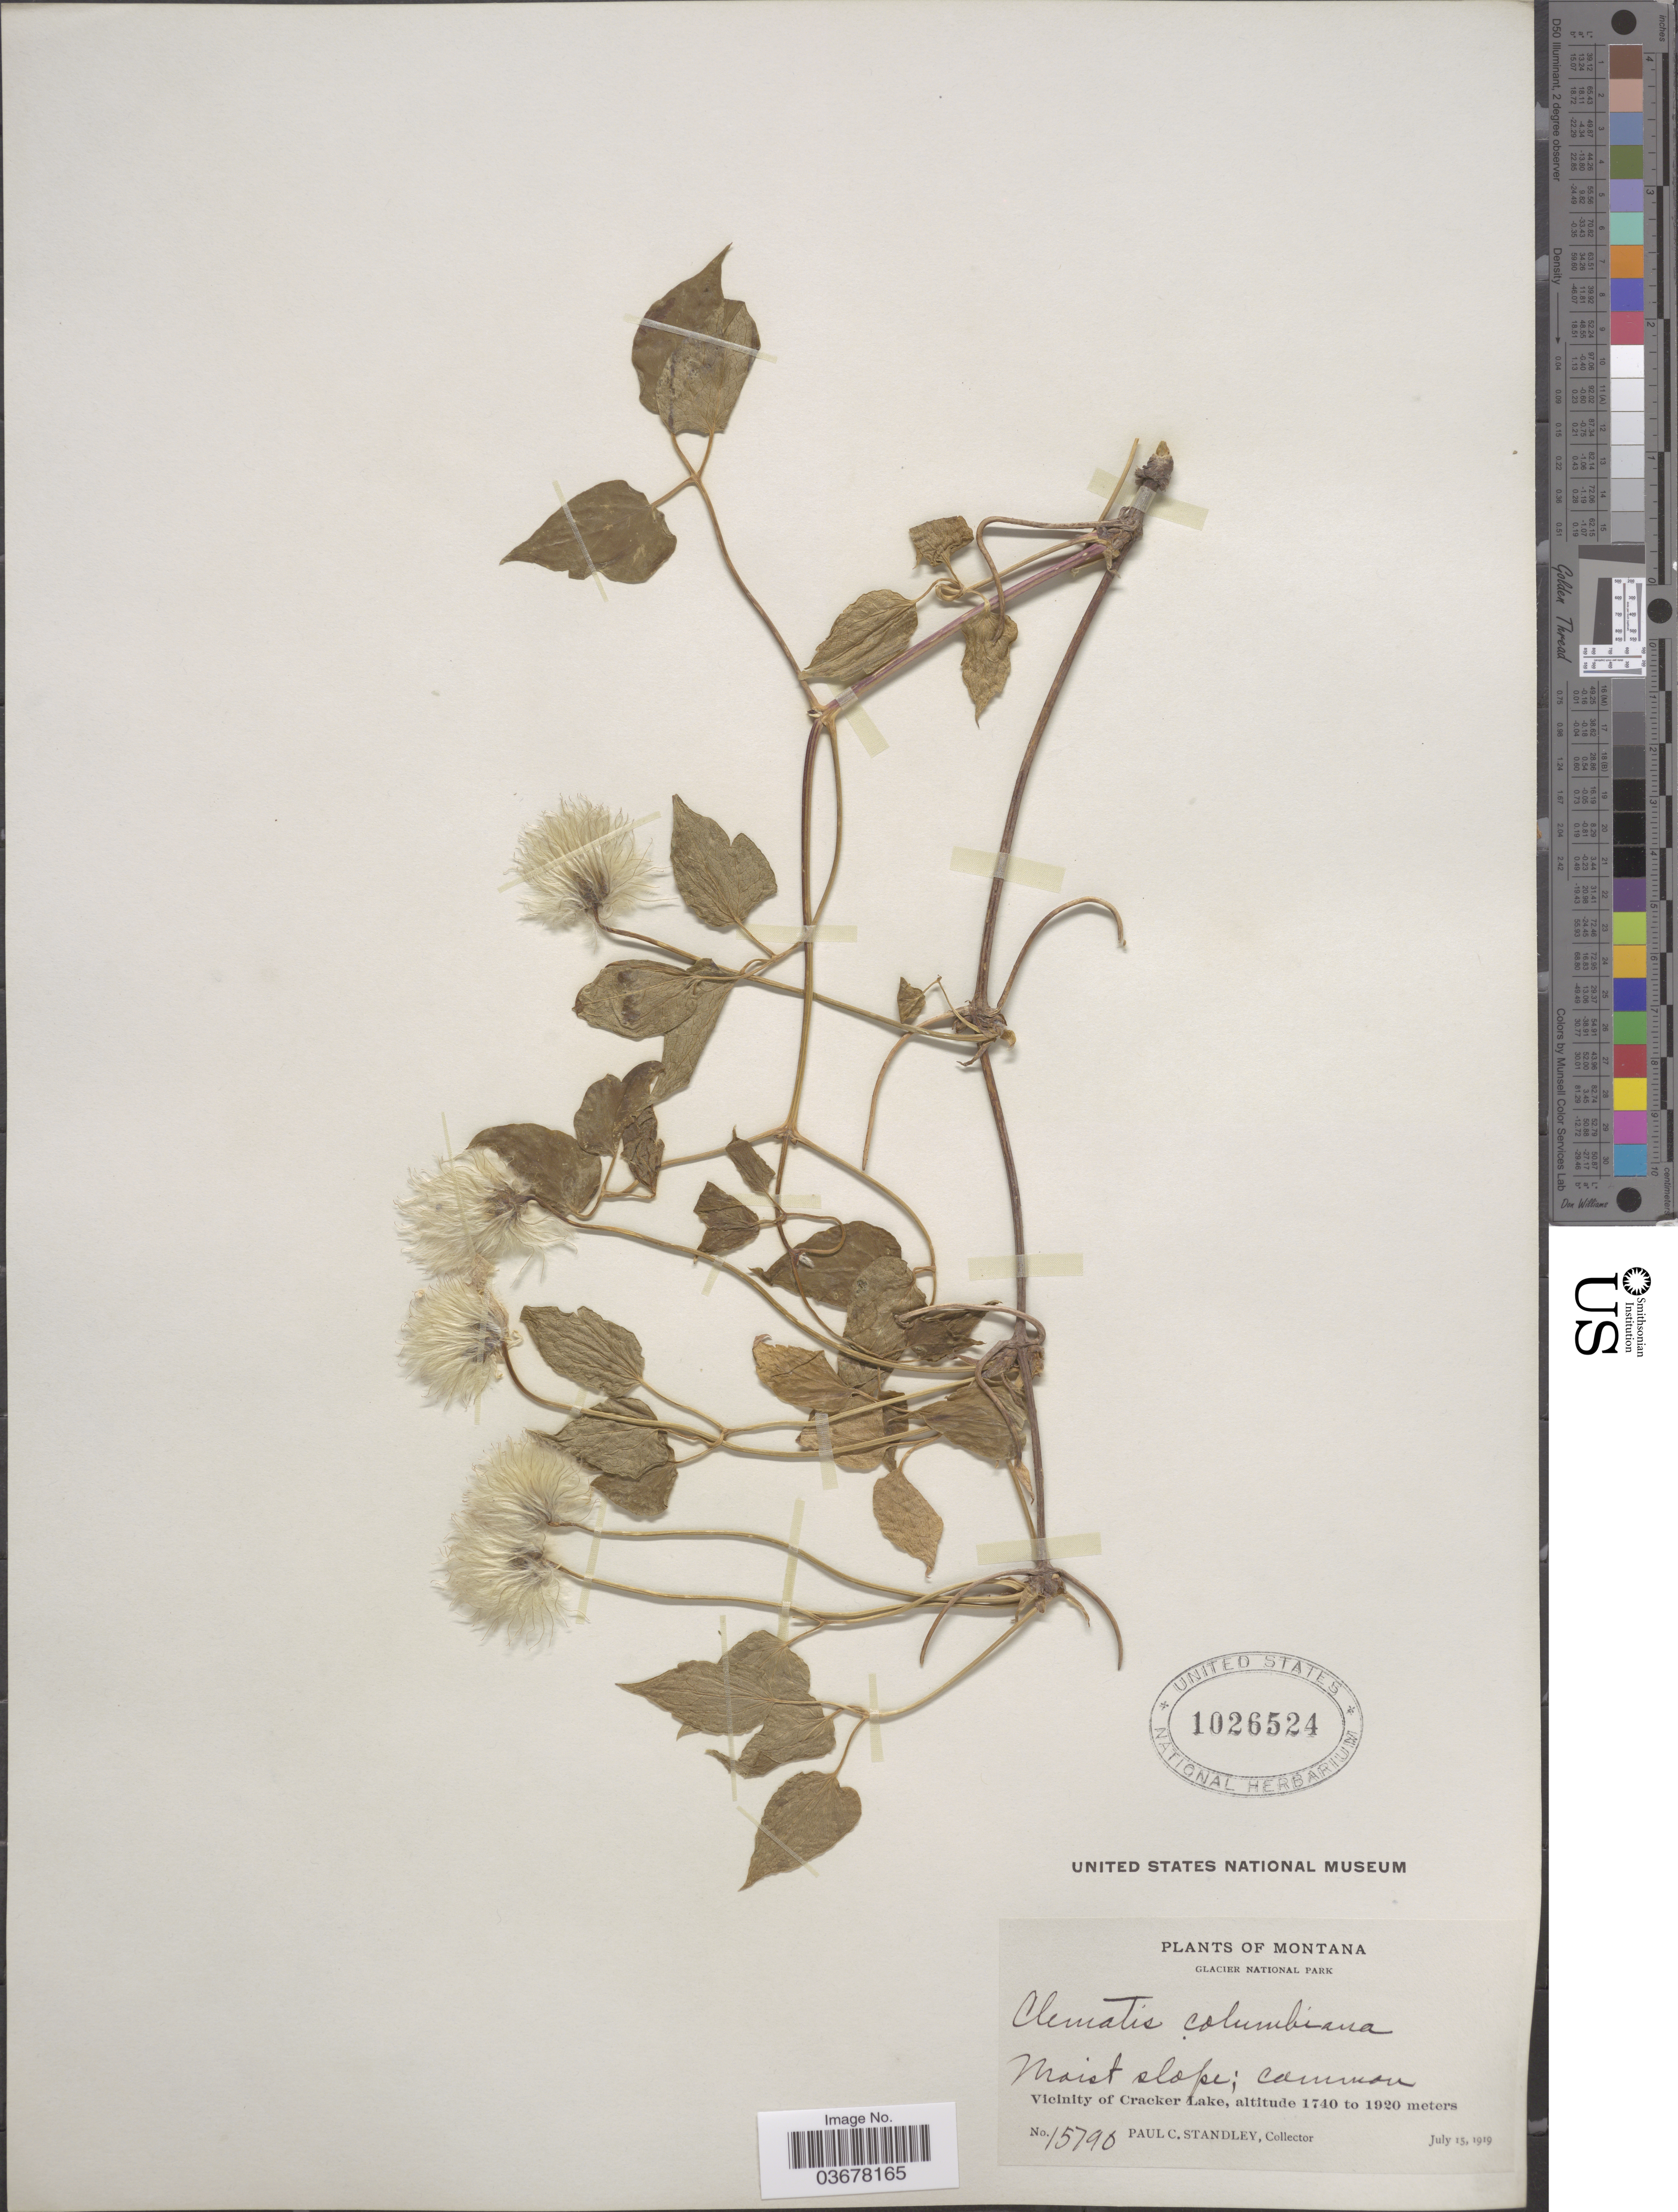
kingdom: Plantae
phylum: Tracheophyta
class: Magnoliopsida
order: Ranunculales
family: Ranunculaceae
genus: Clematis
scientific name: Clematis occidentalis var. grosseserrata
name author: (Rydb.) J.S. Pringle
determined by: Strong, M. T., (US), Smithsonian Institution - National Museum of Natural History (UNITED STATES)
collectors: P. C. Standley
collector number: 15790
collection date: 1919-07-15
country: United States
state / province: Montana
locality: Glacier National Park. Vicinity of Cracker Lake.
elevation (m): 1740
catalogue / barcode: US 1026524